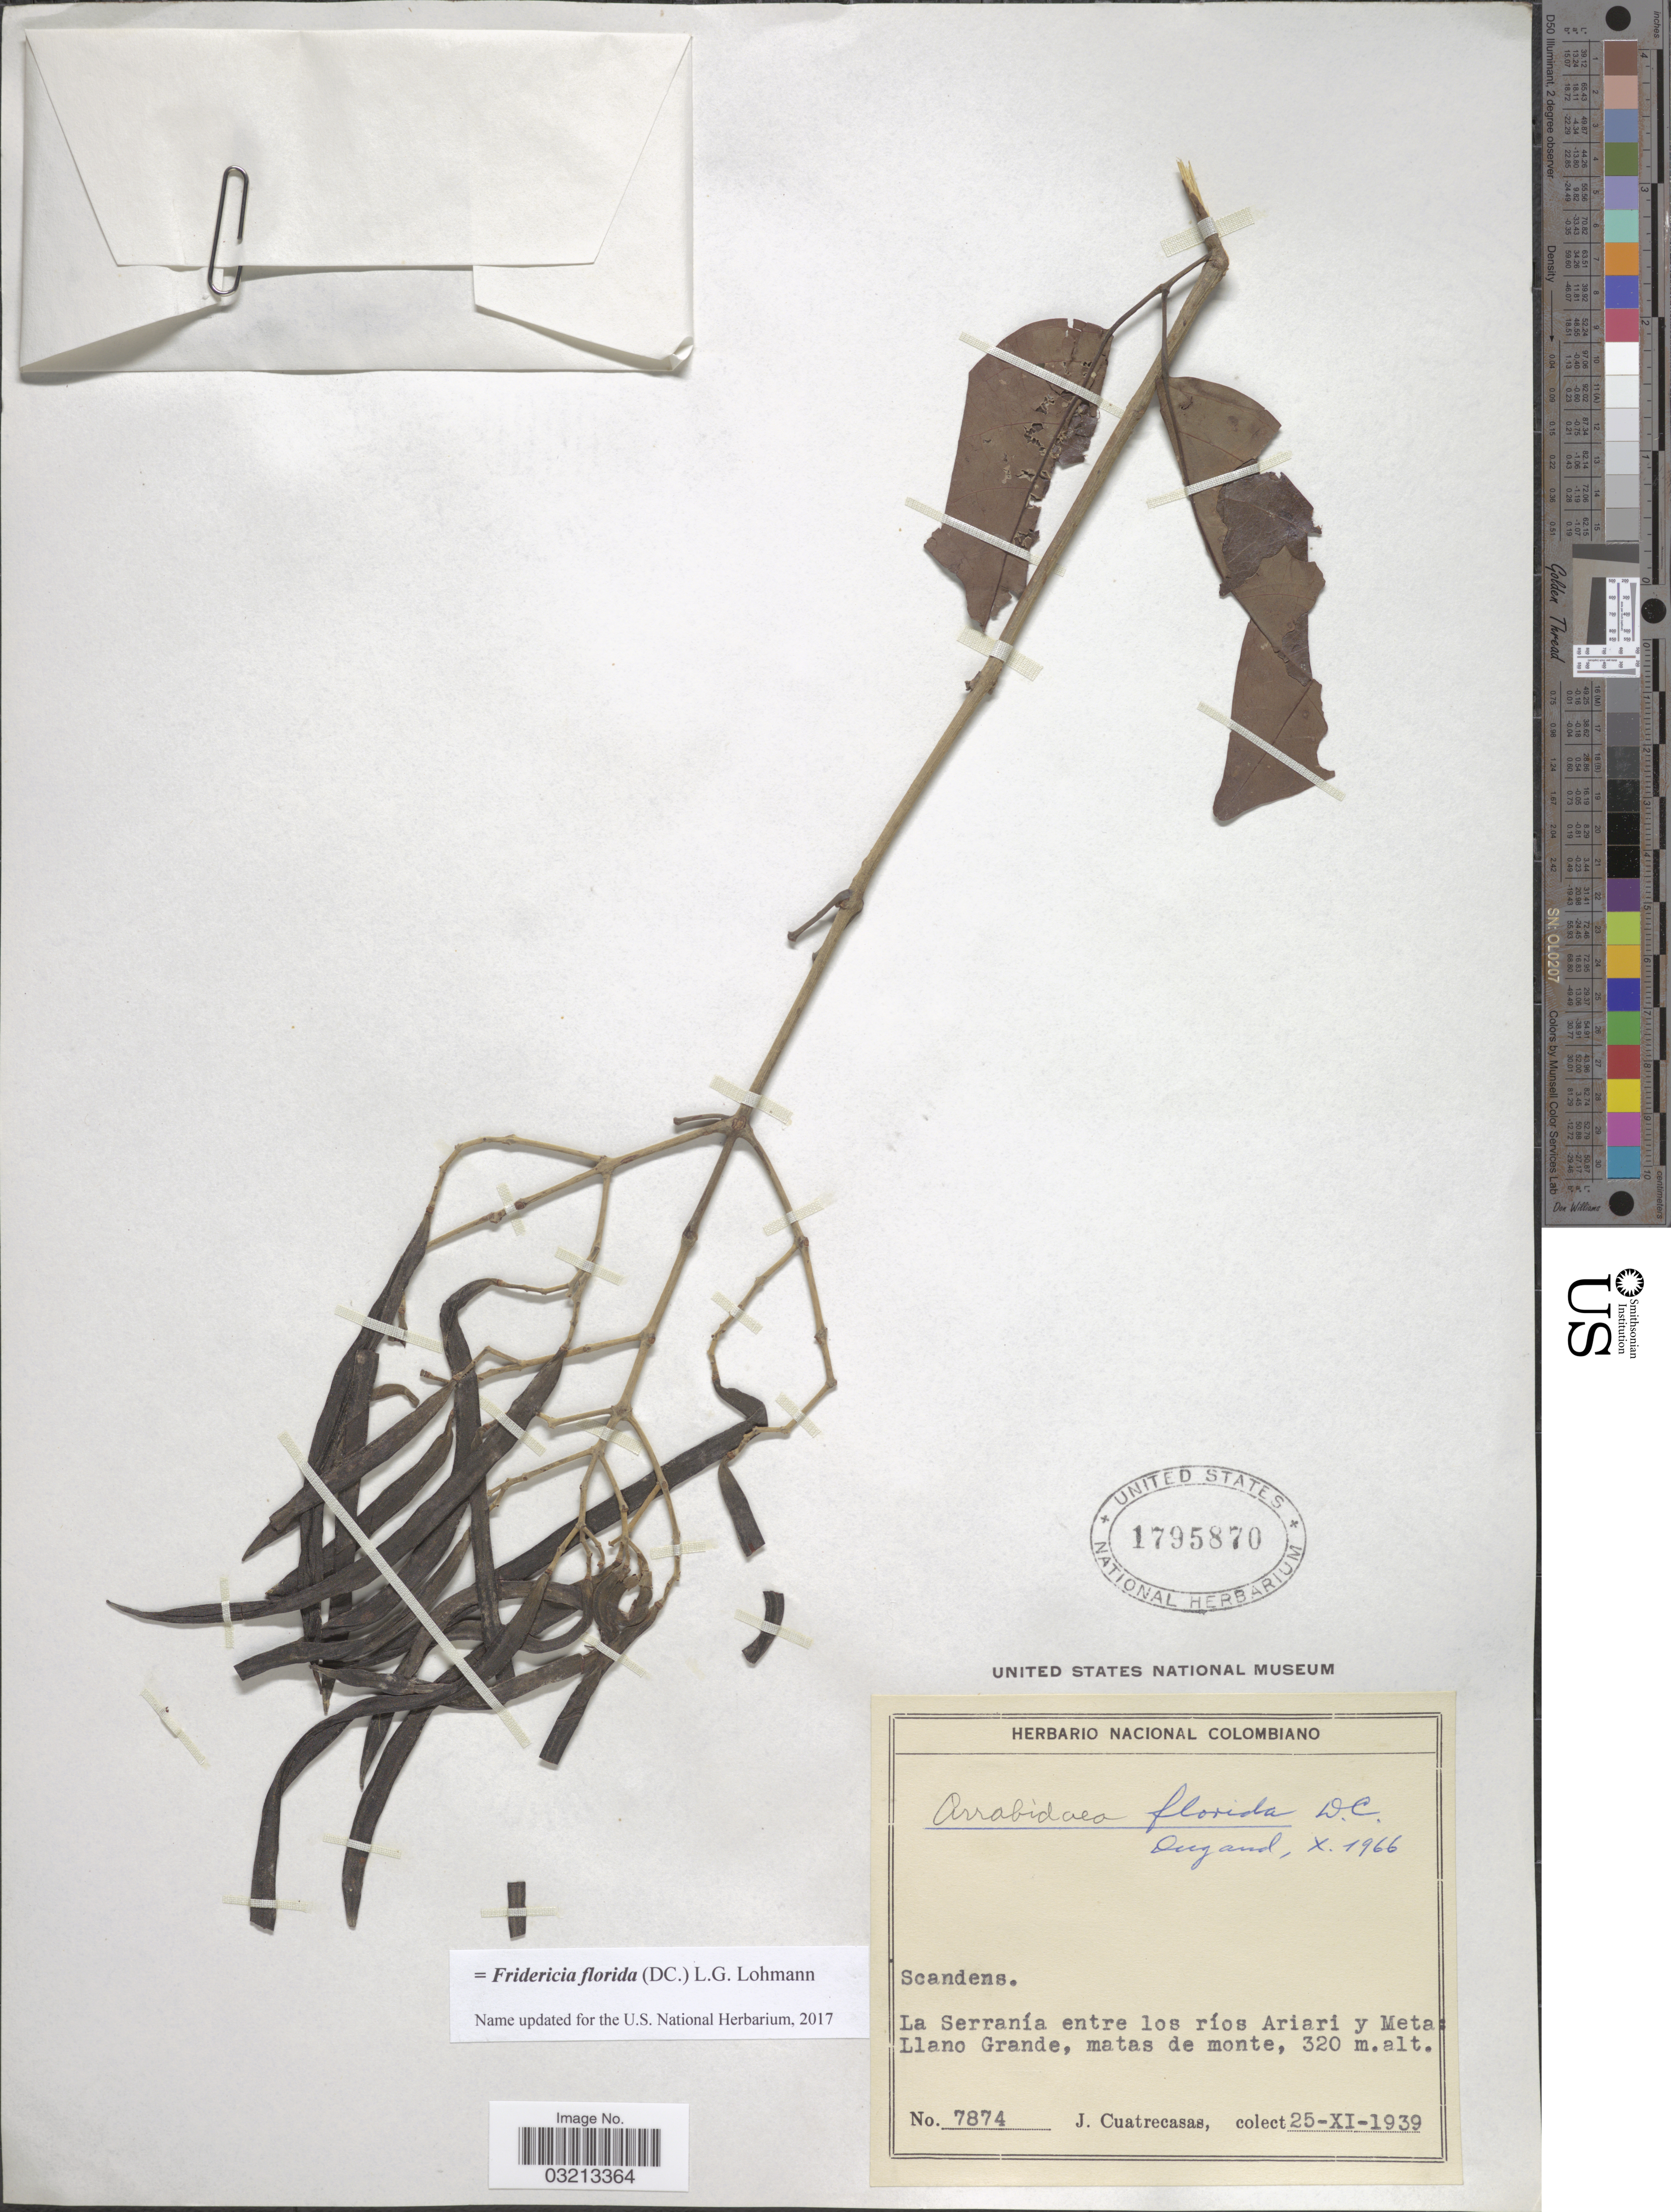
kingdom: Plantae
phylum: Tracheophyta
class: Magnoliopsida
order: Lamiales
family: Bignoniaceae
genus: Fridericia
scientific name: Fridericia florida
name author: (DC.) L.G. Lohmann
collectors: J. Cuatrecasas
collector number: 7874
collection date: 1939-11-25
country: Colombia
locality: La Serranía entre los ríos Ariari y Meta: Llano Grande, matas de monte.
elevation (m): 320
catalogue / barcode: US 1795870